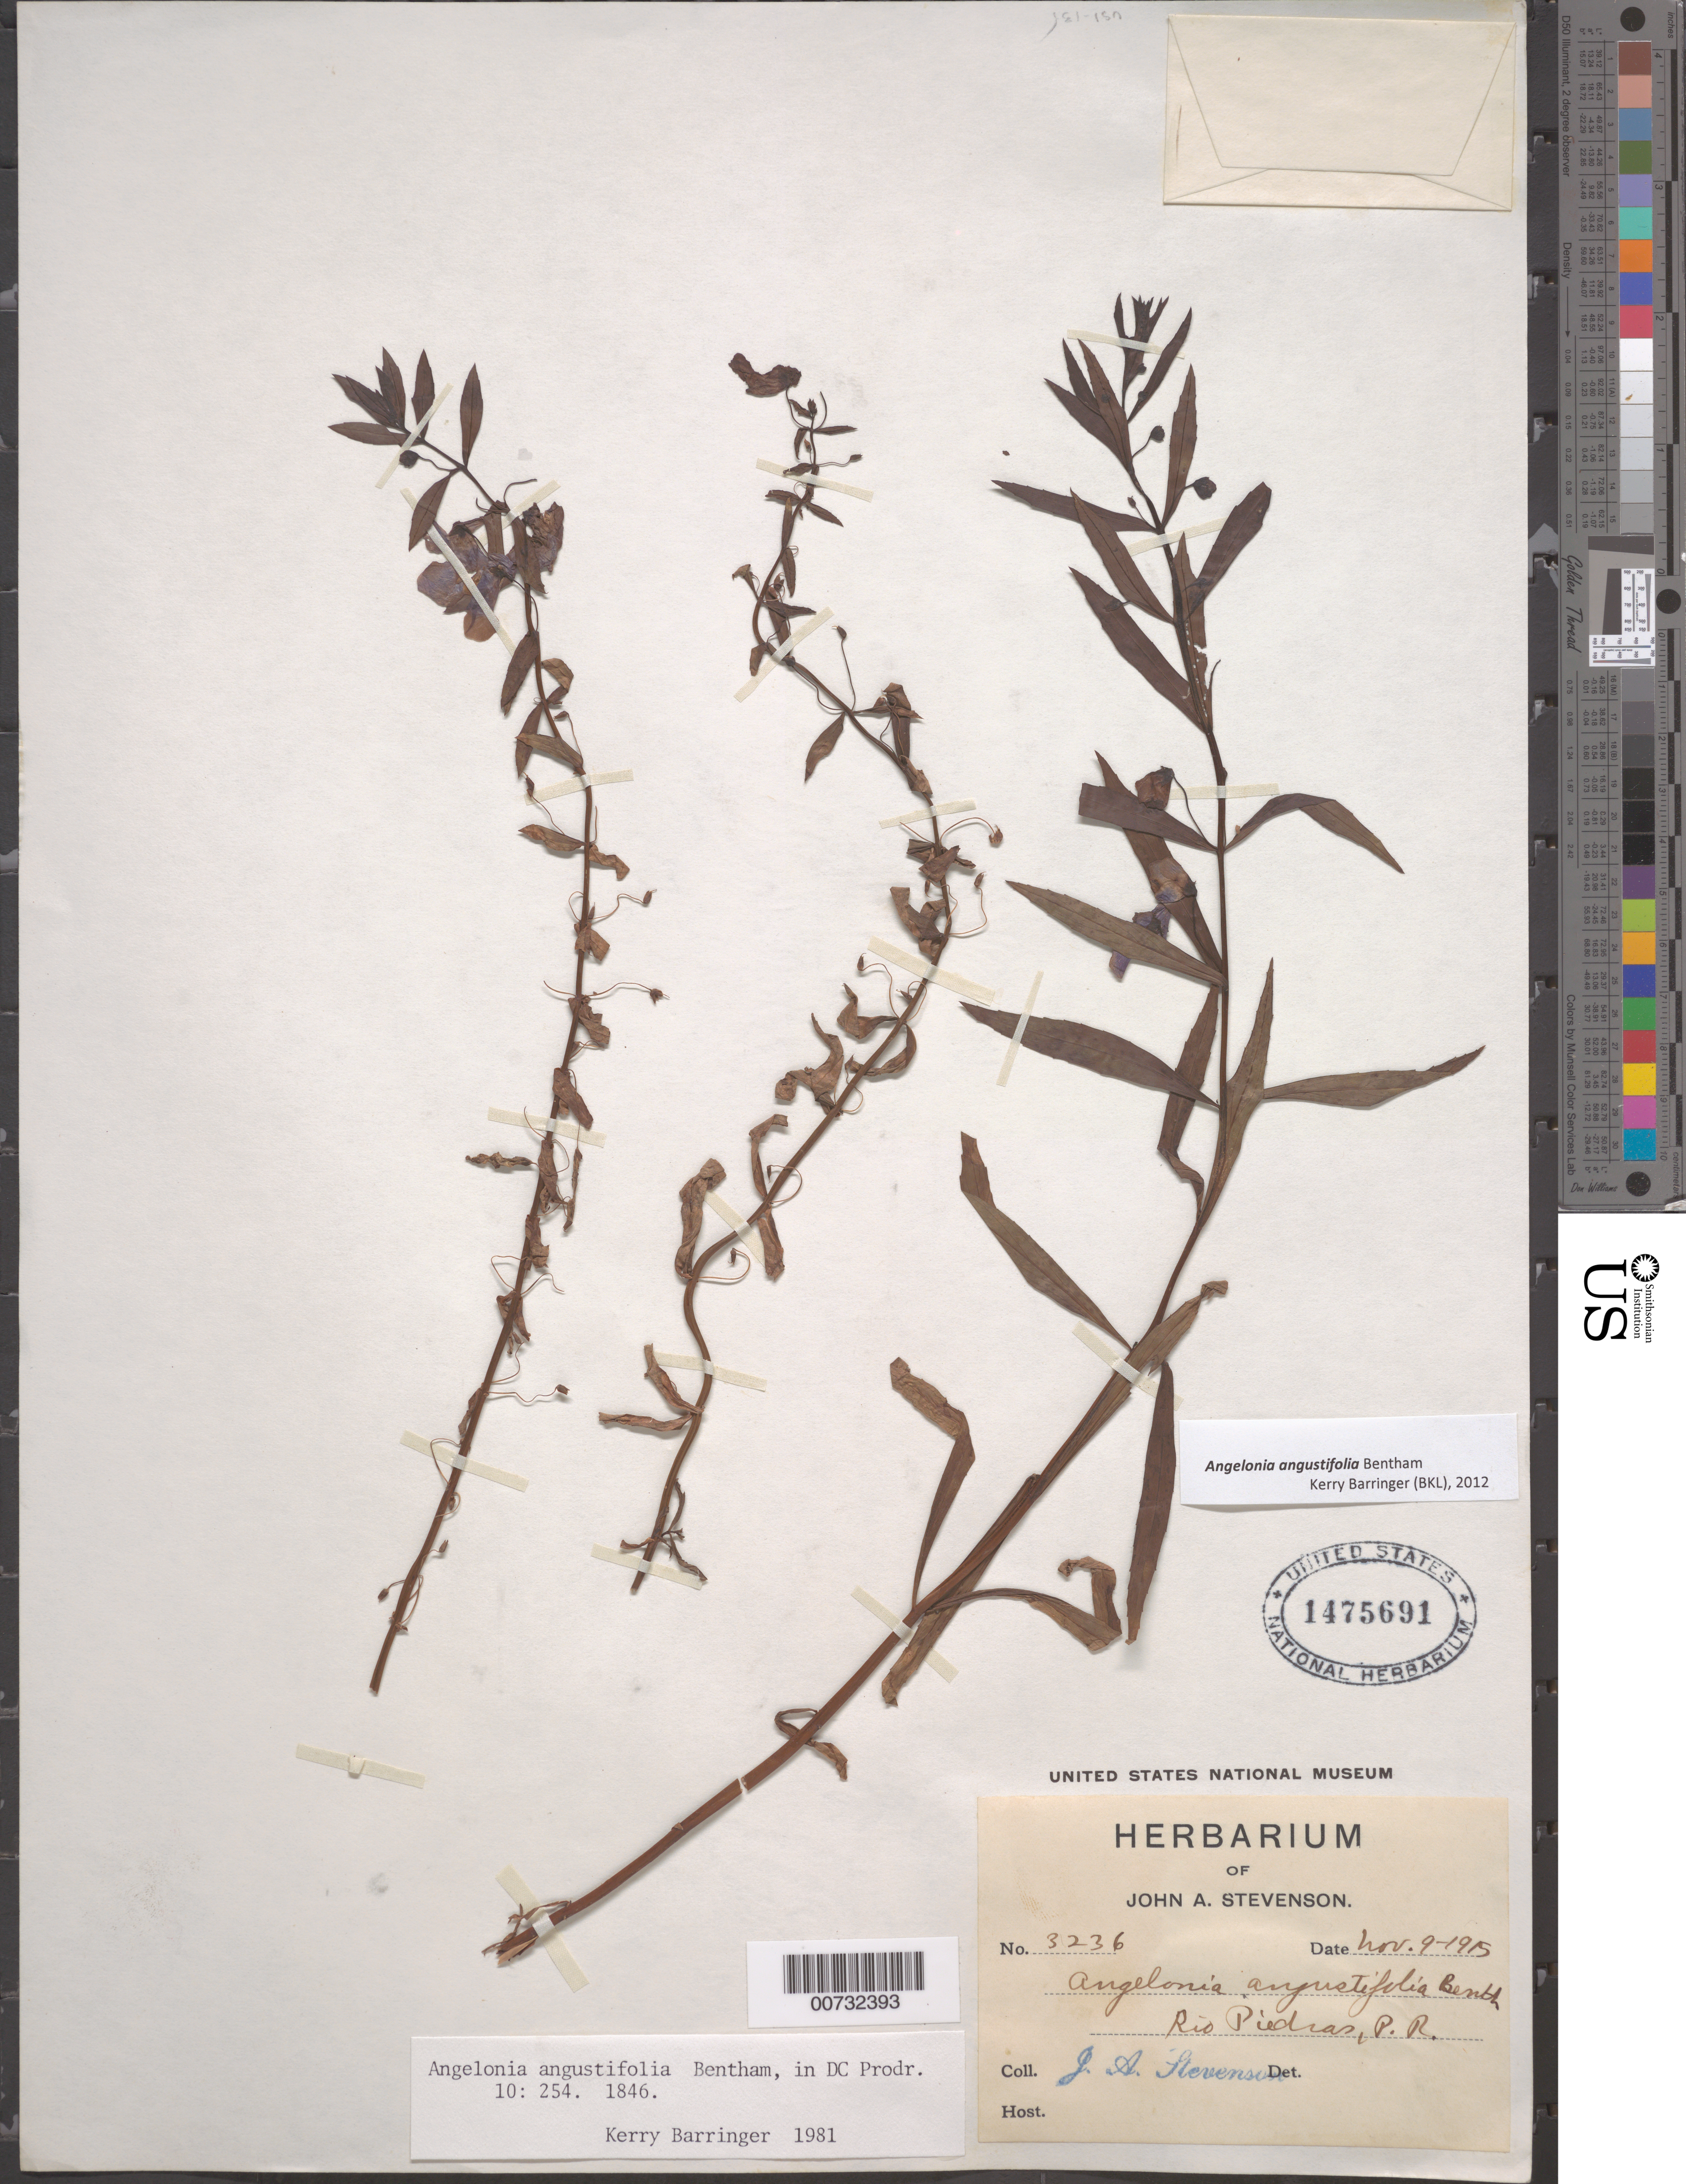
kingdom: Plantae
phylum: Tracheophyta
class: Magnoliopsida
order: Lamiales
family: Plantaginaceae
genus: Angelonia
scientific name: Angelonia angustifolia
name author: Benth.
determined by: Barringer, K.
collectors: J. Stevenson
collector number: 3236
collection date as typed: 09 Nov 1915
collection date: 1915-11-09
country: Puerto Rico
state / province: San Juan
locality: Rio Piedras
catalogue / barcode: US 1475691